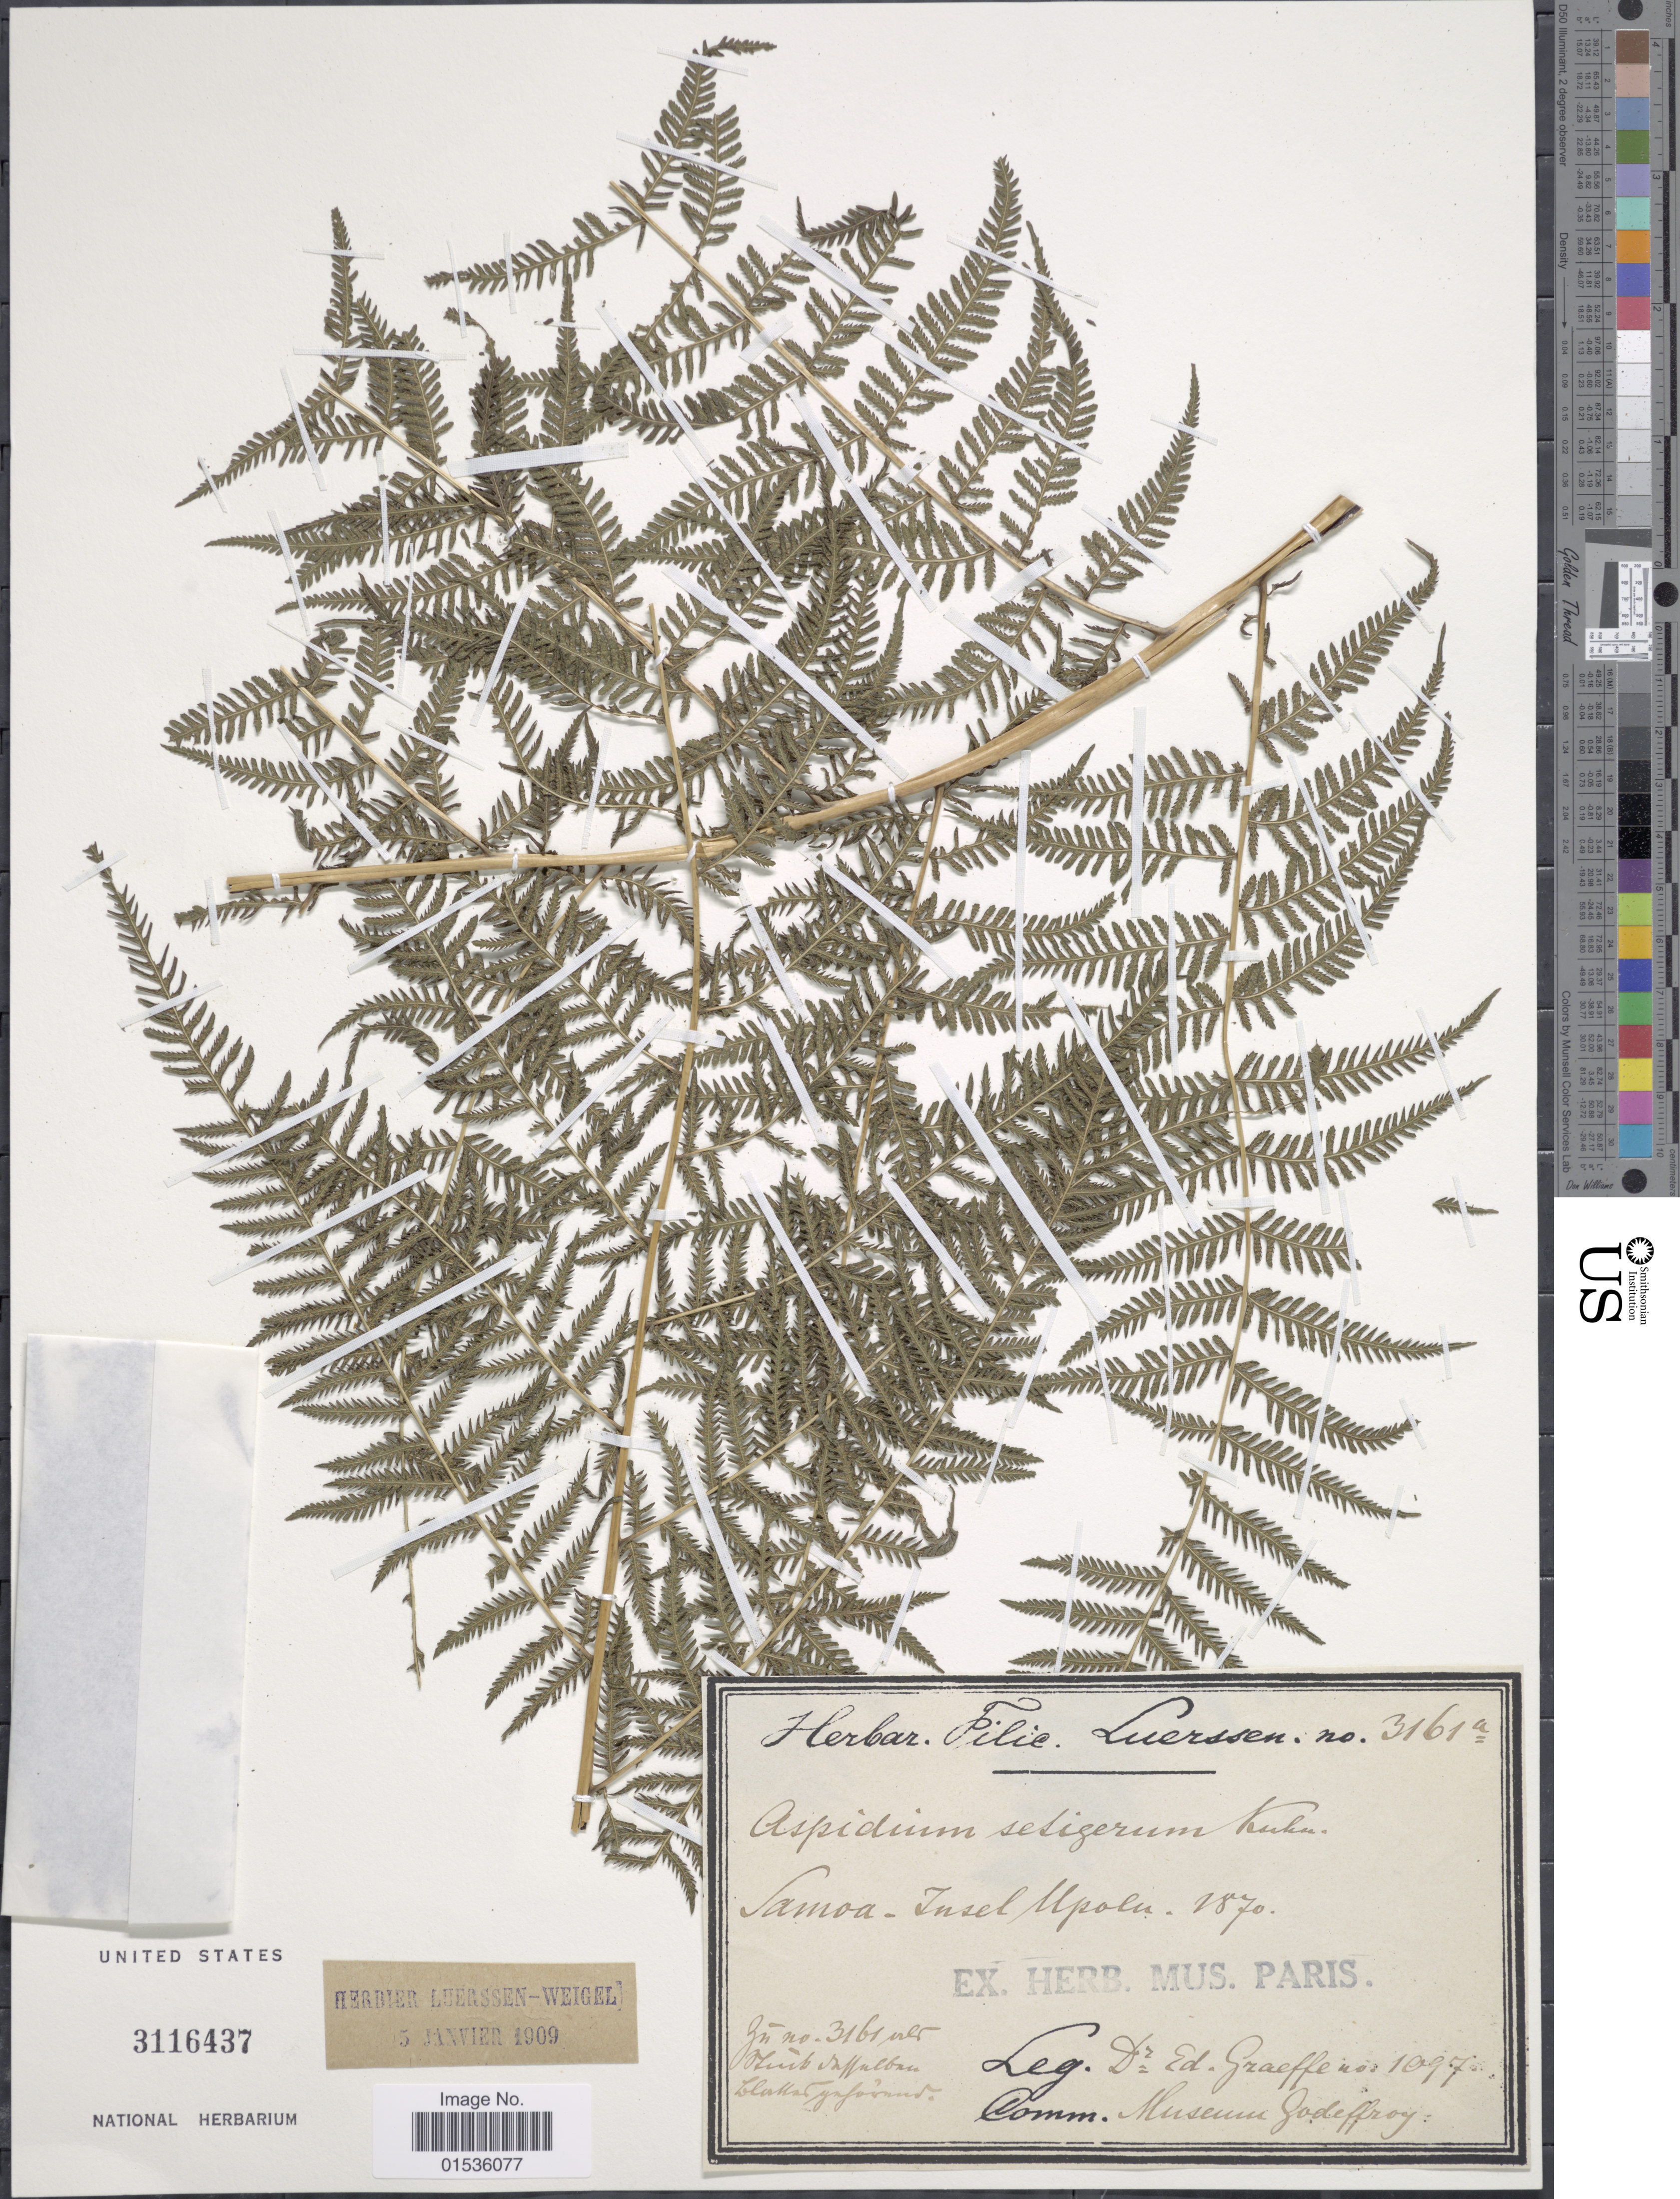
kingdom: Plantae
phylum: Tracheophyta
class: Polypodiopsida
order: Polypodiales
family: Thelypteridaceae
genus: Macrothelypteris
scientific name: Macrothelypteris polypodioides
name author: (Hook.) Holttum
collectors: E. Graeffe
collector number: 1097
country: Samoa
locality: Samoa - Insel Upolu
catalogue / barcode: US 3116437